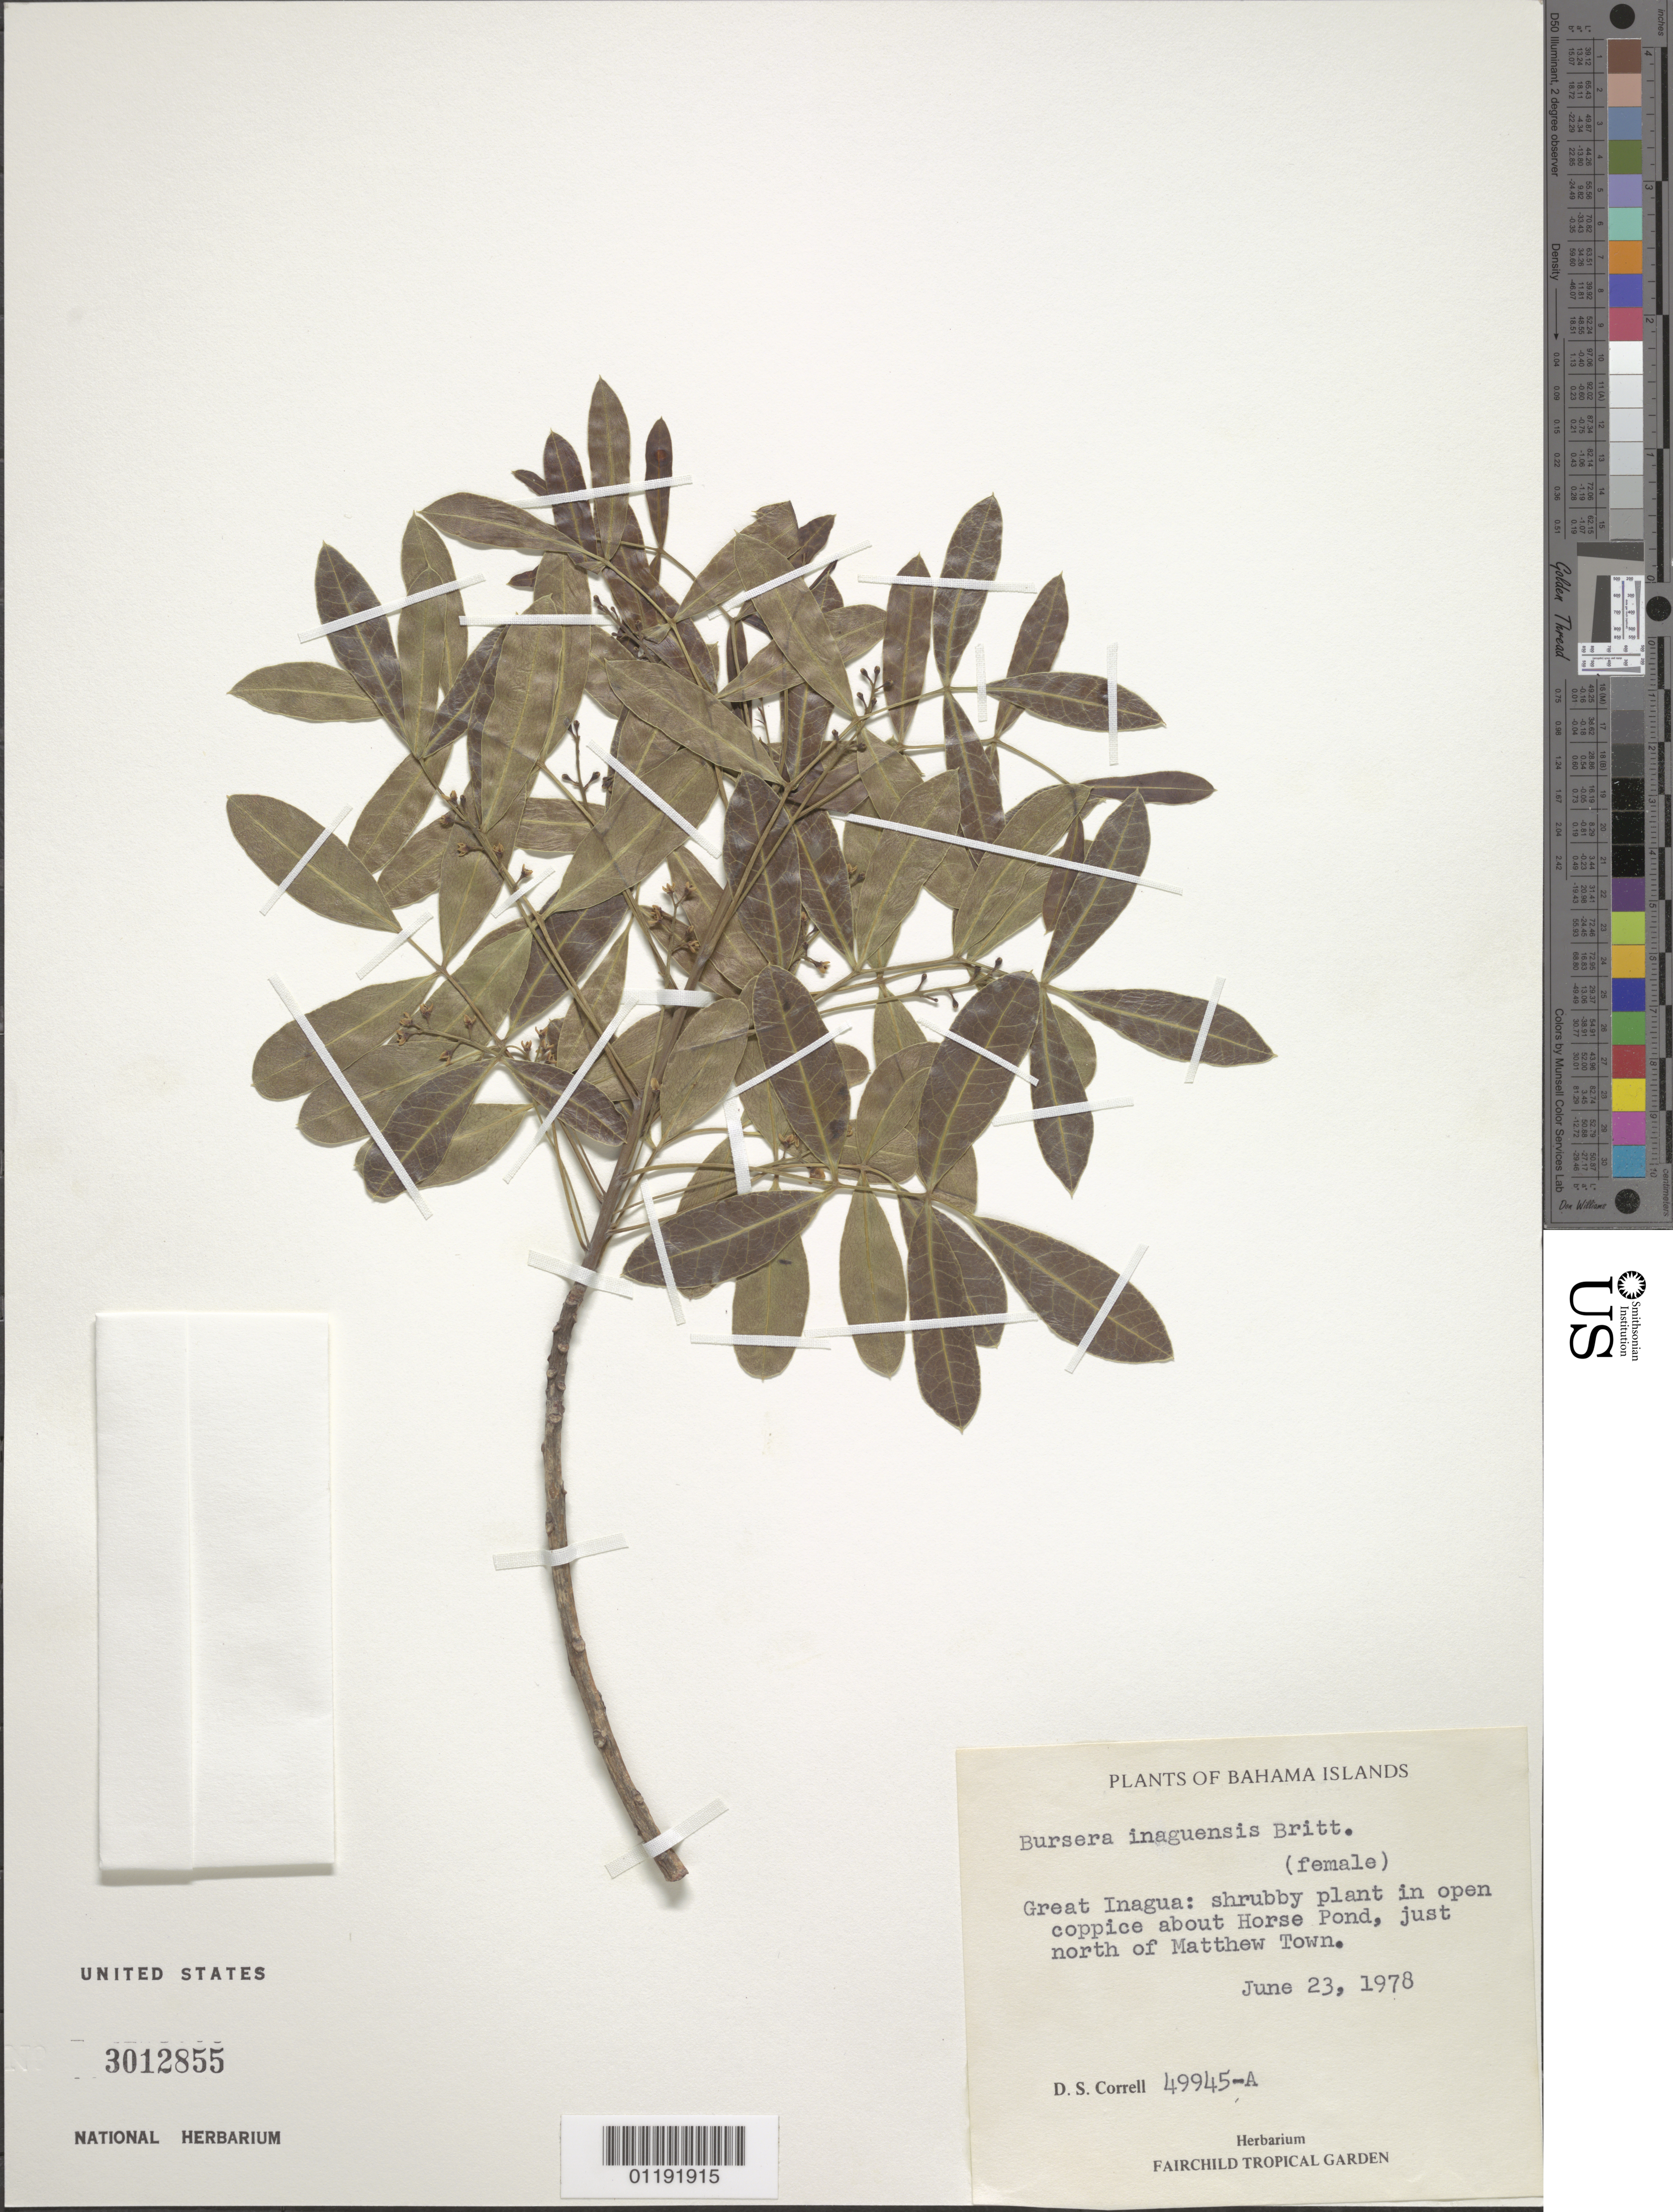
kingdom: Plantae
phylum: Tracheophyta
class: Magnoliopsida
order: Sapindales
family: Burseraceae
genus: Bursera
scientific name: Bursera inaguensis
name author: Britton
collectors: D. S. Correll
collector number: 49945-A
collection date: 1978-06-23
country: Bahamas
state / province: Great Inagua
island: Great Inagua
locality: Just N of Matthew Town, near Horse Pond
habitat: Open coppice near pond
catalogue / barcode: US 3012855